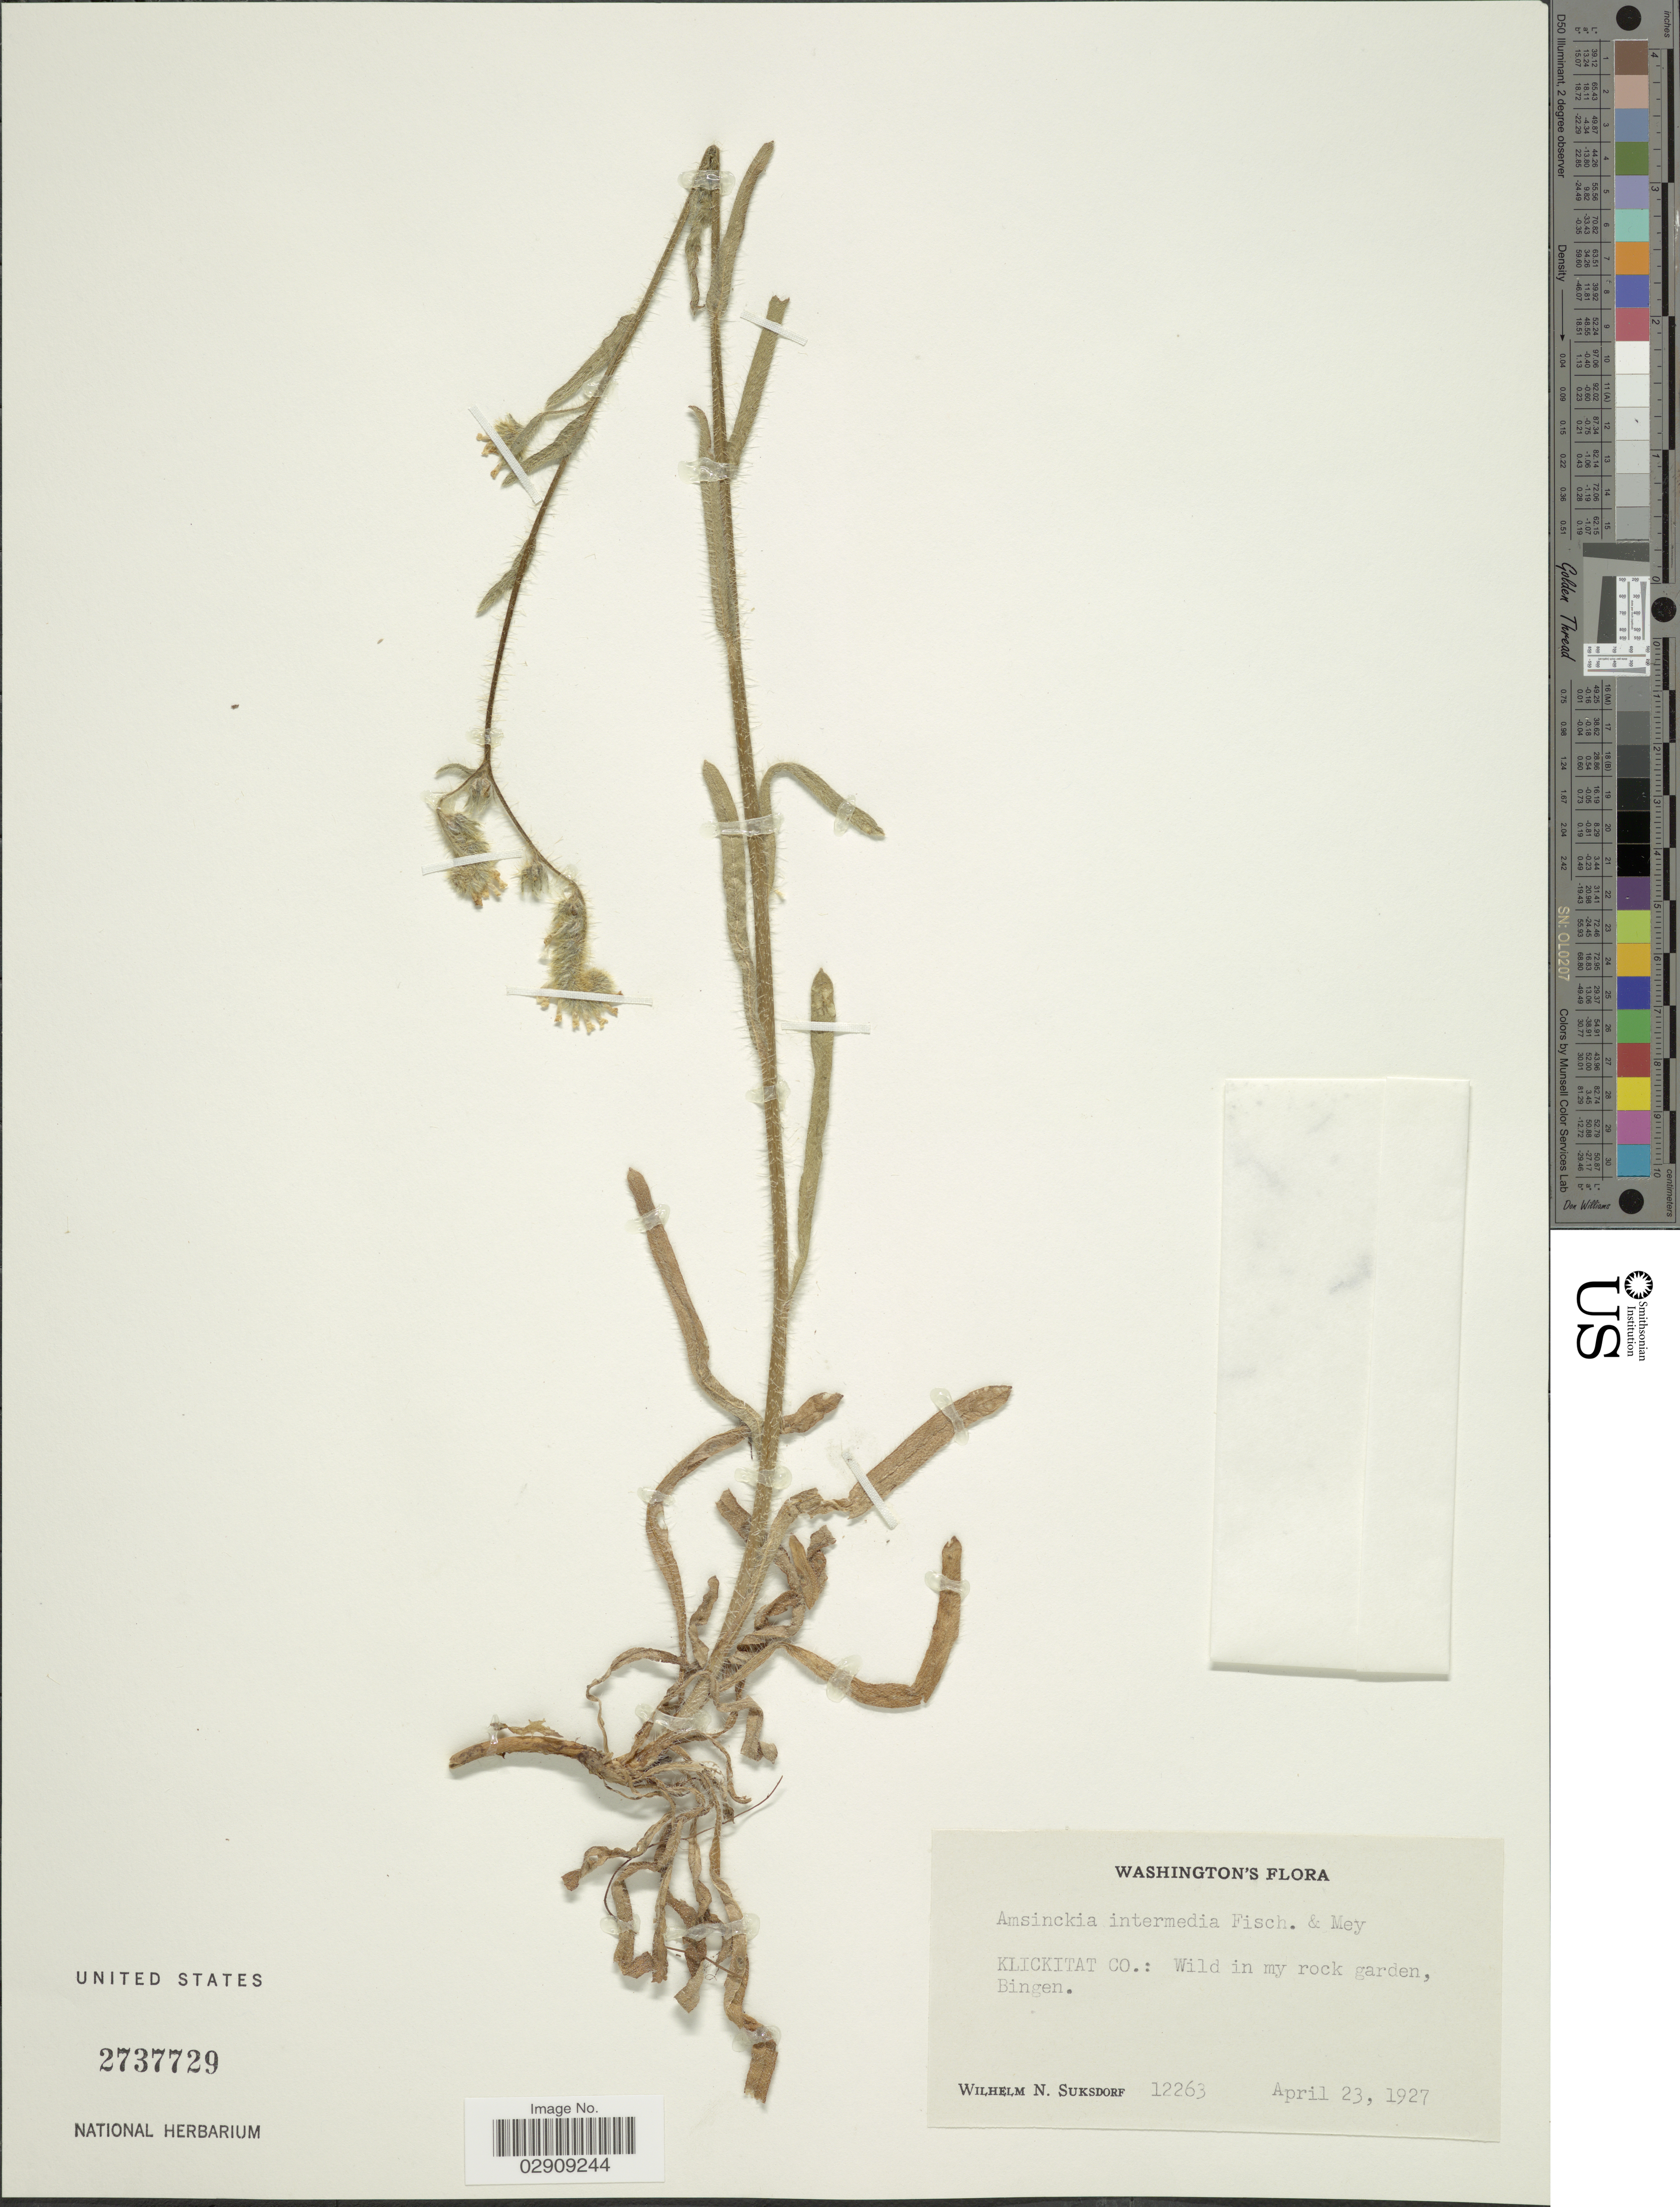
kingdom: Plantae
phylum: Tracheophyta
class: Magnoliopsida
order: Boraginales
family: Boraginaceae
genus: Amsinckia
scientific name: Amsinckia menziesii var. intermedia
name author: (Fisch. & C.A. Mey.) Ganders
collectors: W. N. Suksdorf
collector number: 12263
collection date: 1927-04-23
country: United States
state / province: Washington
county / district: Klickitat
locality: Klickitat Co.: Bingen.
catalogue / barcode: US 2737729